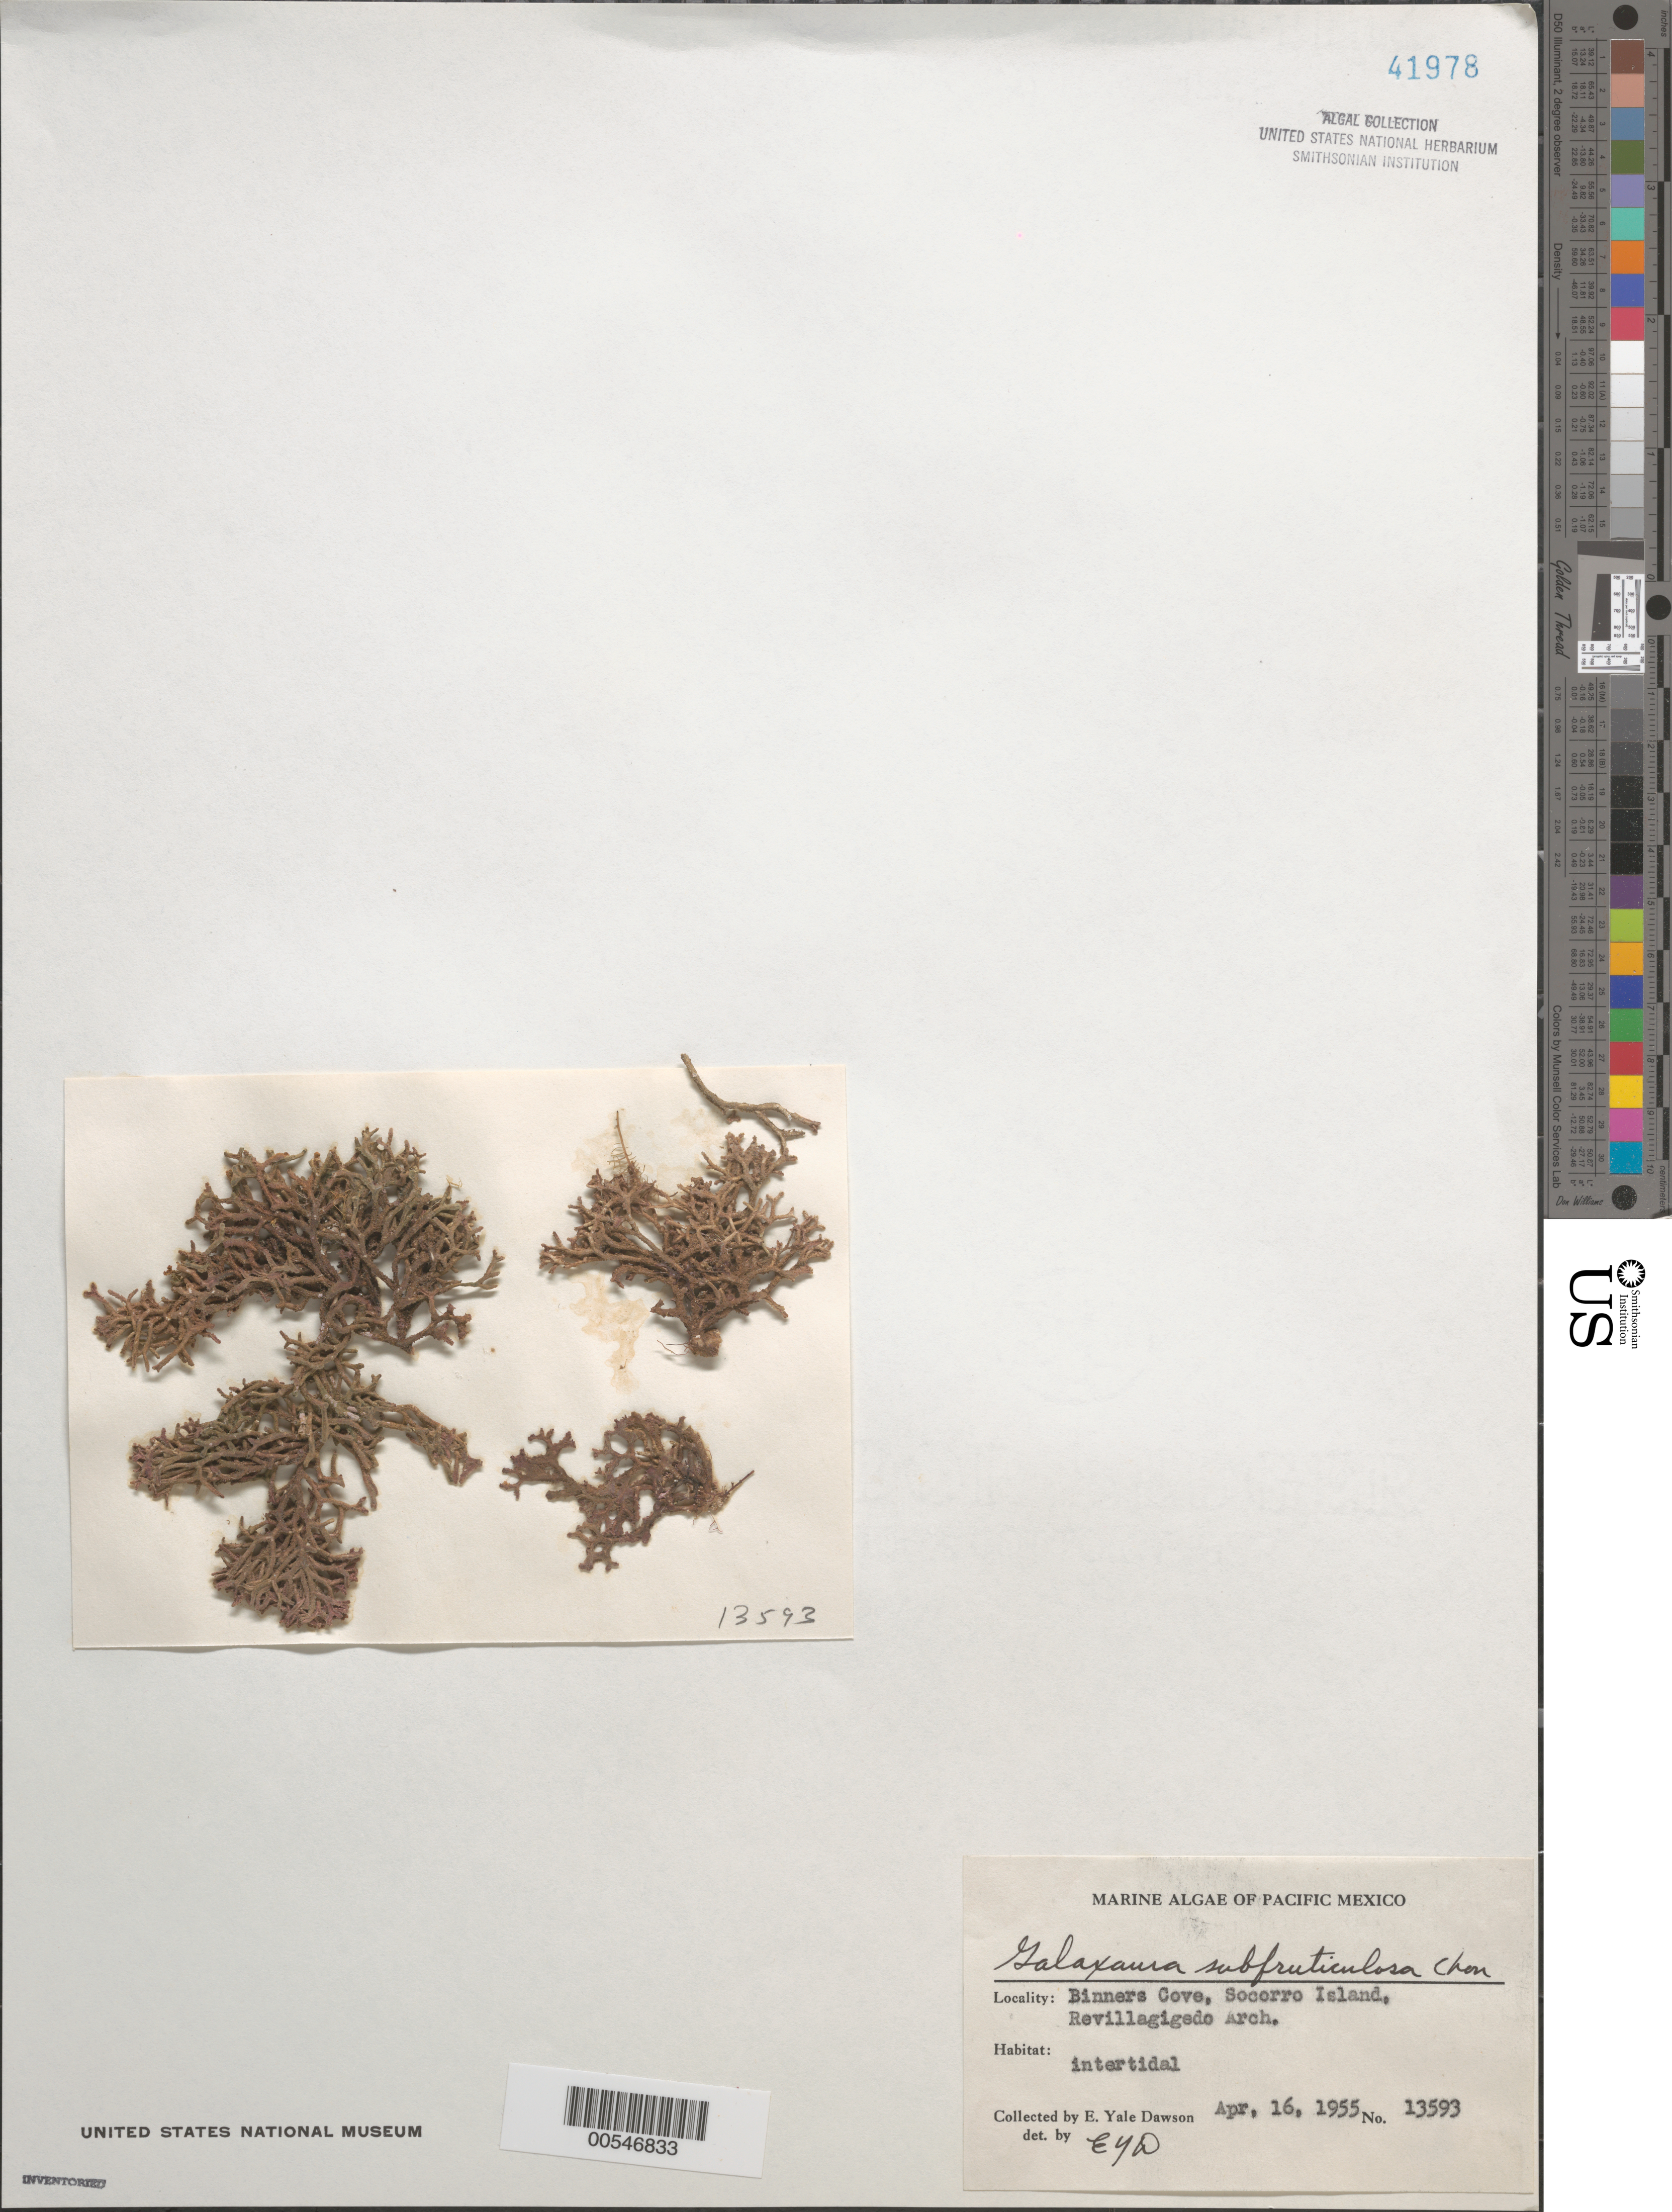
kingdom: Plantae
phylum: Rhodophyta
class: Florideophyceae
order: Nemaliales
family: Galaxauraceae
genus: Galaxaura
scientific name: Galaxaura rugosa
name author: (Ellis & Sol.) J.V.Lamouroux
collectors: E. Y. Dawson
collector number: EYD 13593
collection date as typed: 16 Apr 1955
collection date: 1955-04-16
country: Mexico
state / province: Colima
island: Isla Socorro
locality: Binners Cove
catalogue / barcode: US 41978